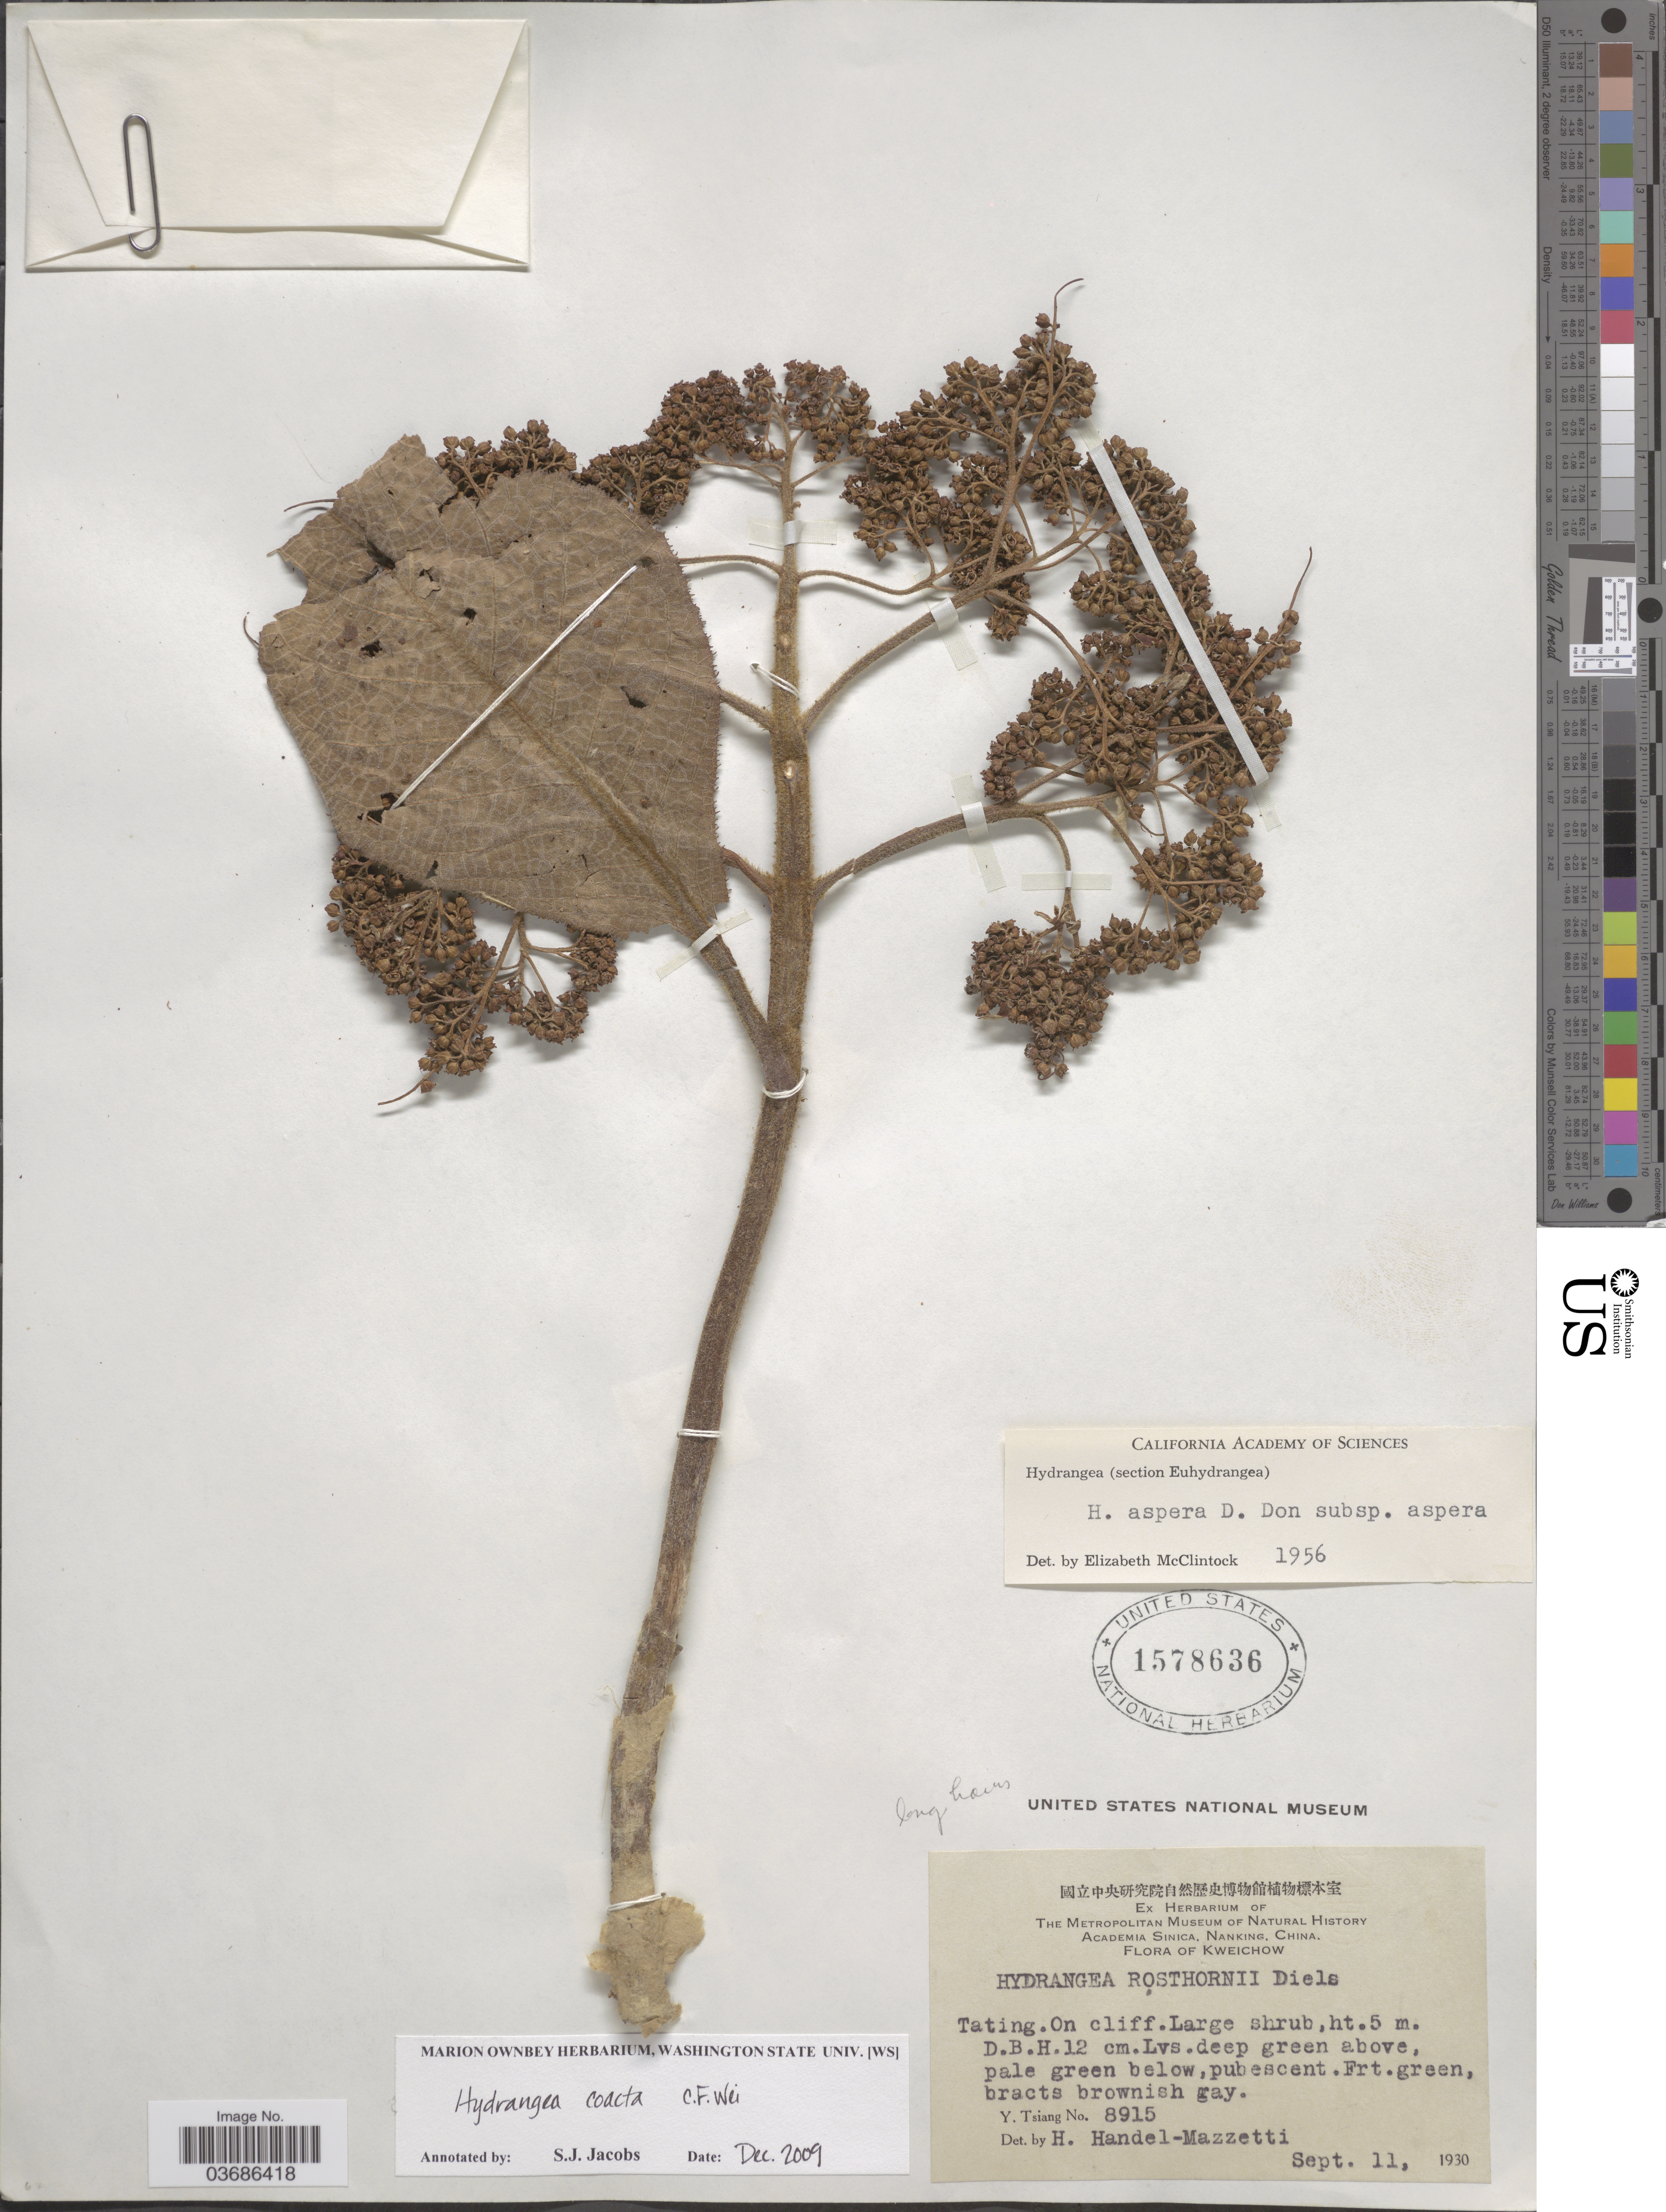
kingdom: Plantae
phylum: Tracheophyta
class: Magnoliopsida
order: Cornales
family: Hydrangeaceae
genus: Hydrangea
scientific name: Hydrangea coacta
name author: C.F. Wei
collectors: Y. Tsiang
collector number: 8915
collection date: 1930-09-11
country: China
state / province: Guizhou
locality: Kweichow.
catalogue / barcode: US 1578636